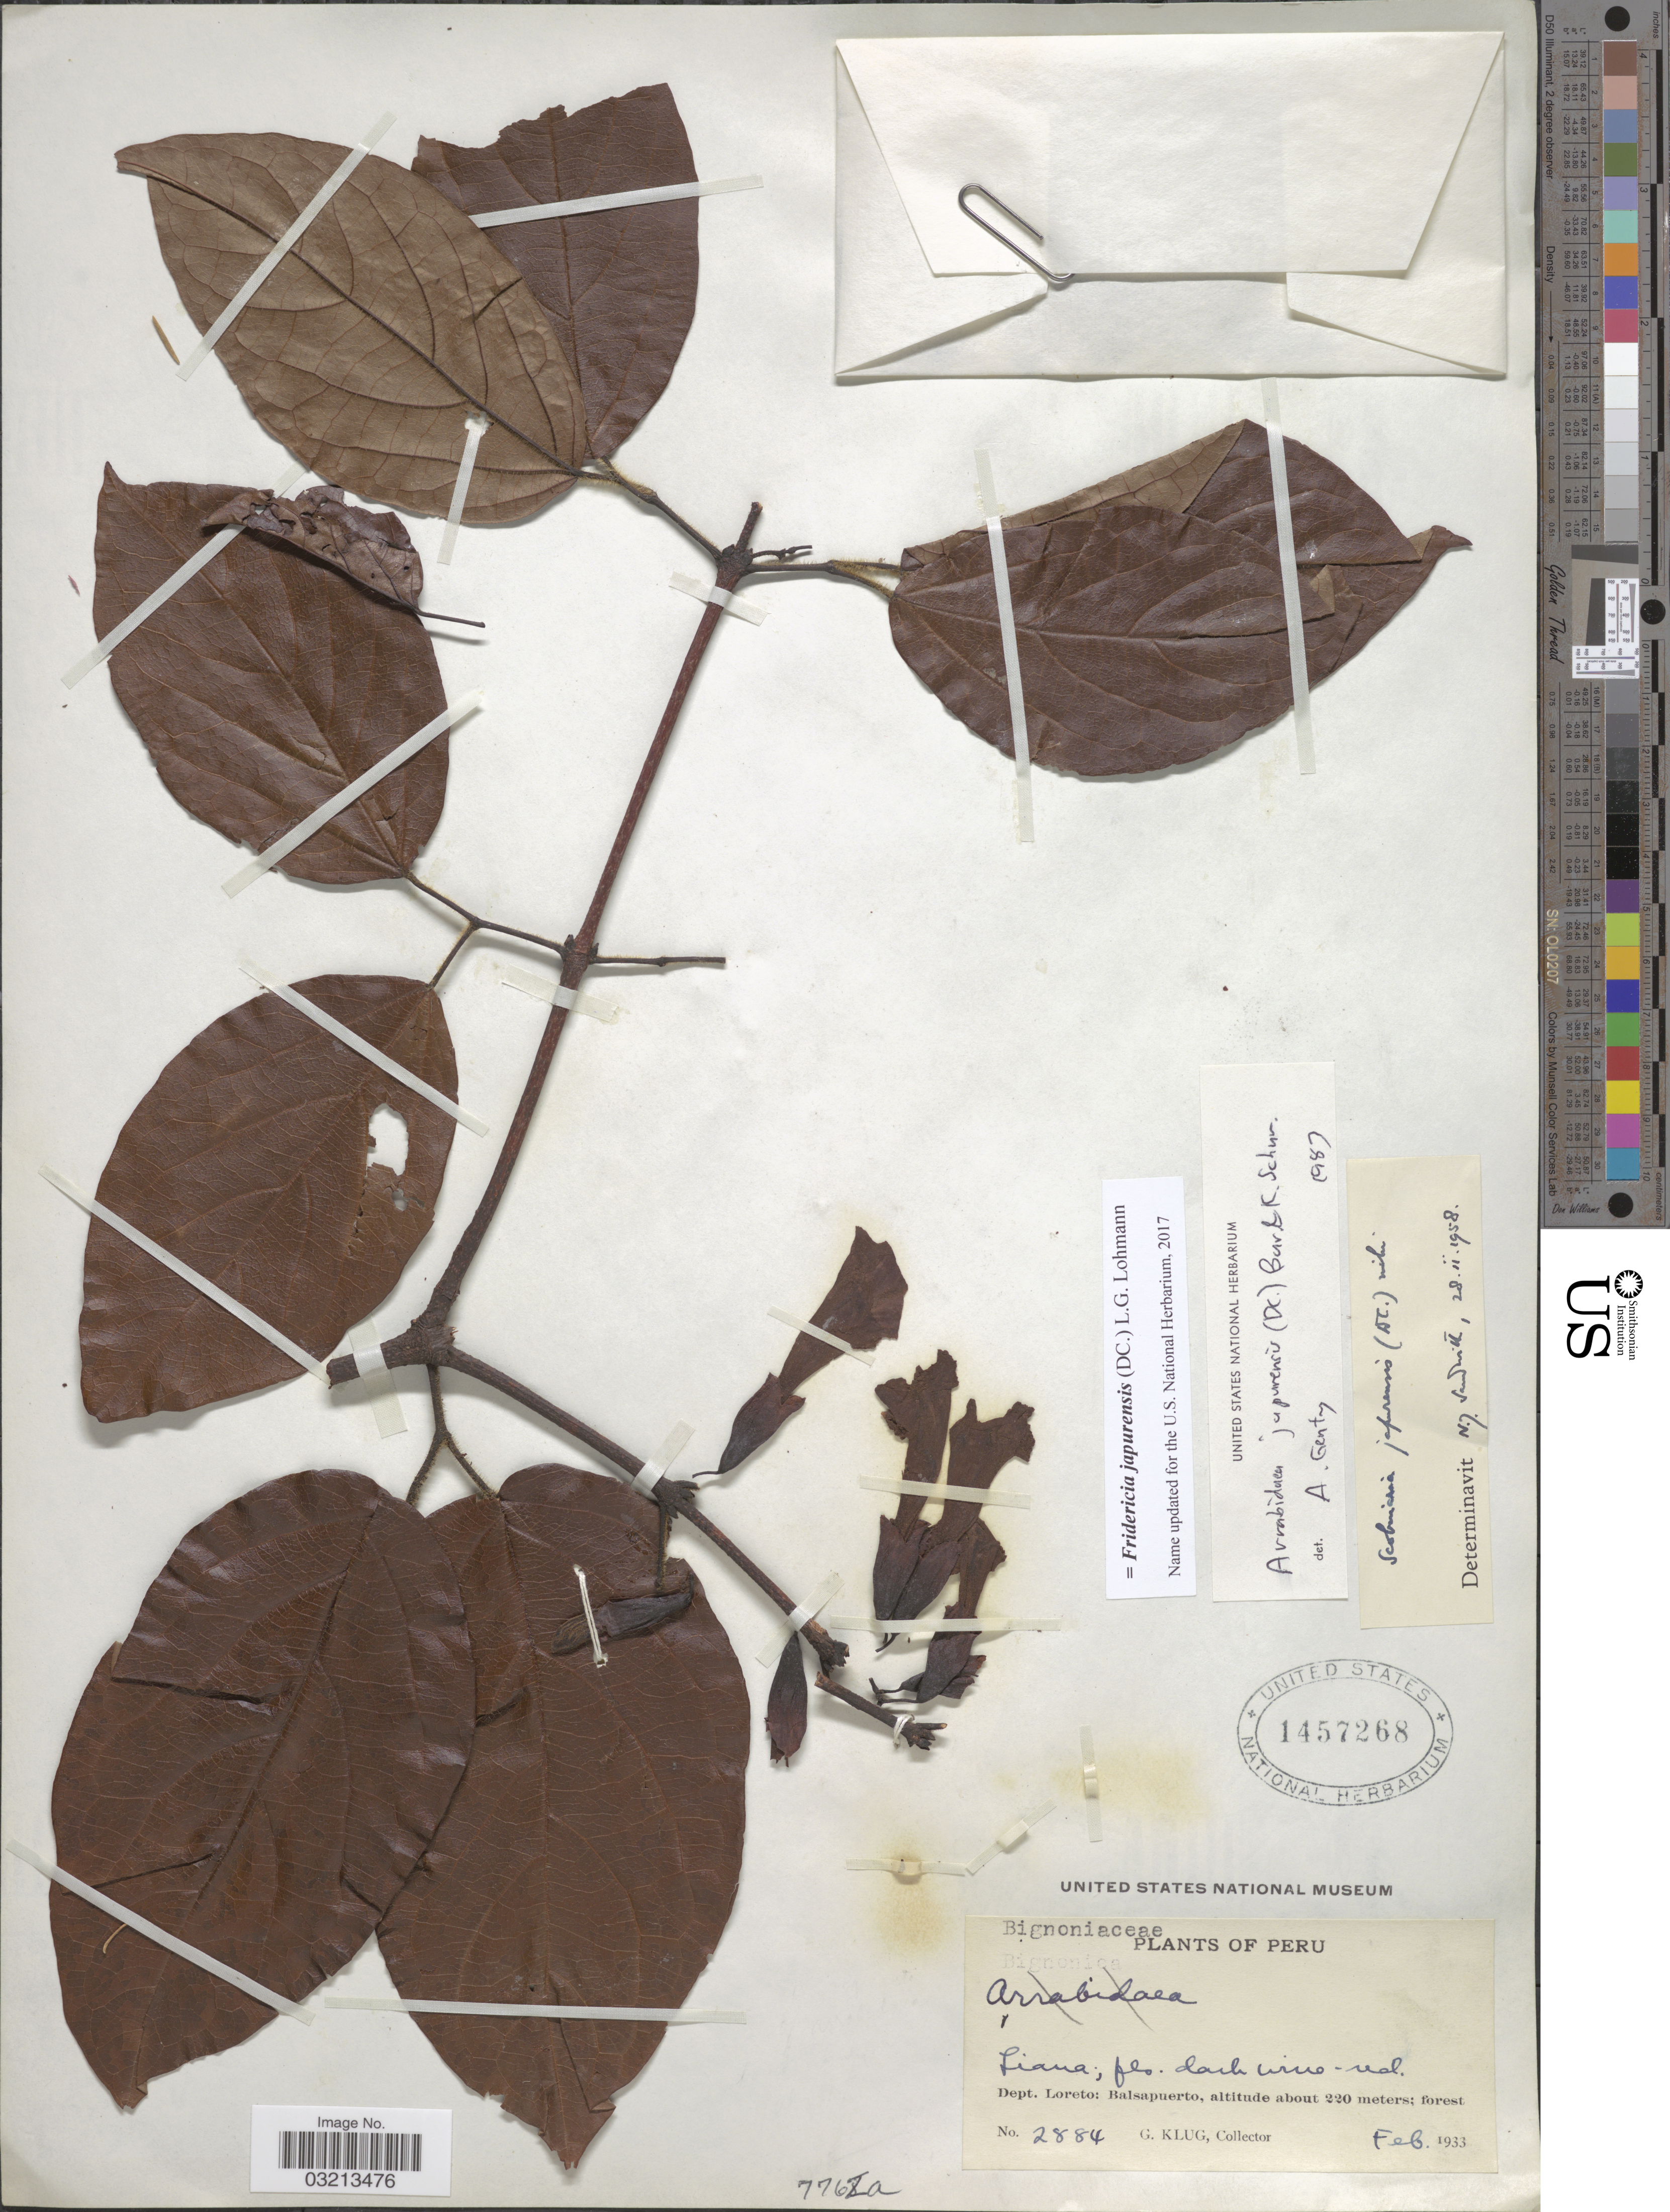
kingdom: Plantae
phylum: Tracheophyta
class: Magnoliopsida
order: Lamiales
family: Bignoniaceae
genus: Fridericia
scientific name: Fridericia japurensis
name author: (DC.) L.G. Lohmann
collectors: G. Klug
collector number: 2884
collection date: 1933-02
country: Peru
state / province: Loreto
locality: Dept. Loreto: Balsapuerto.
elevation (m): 220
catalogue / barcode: US 1457268